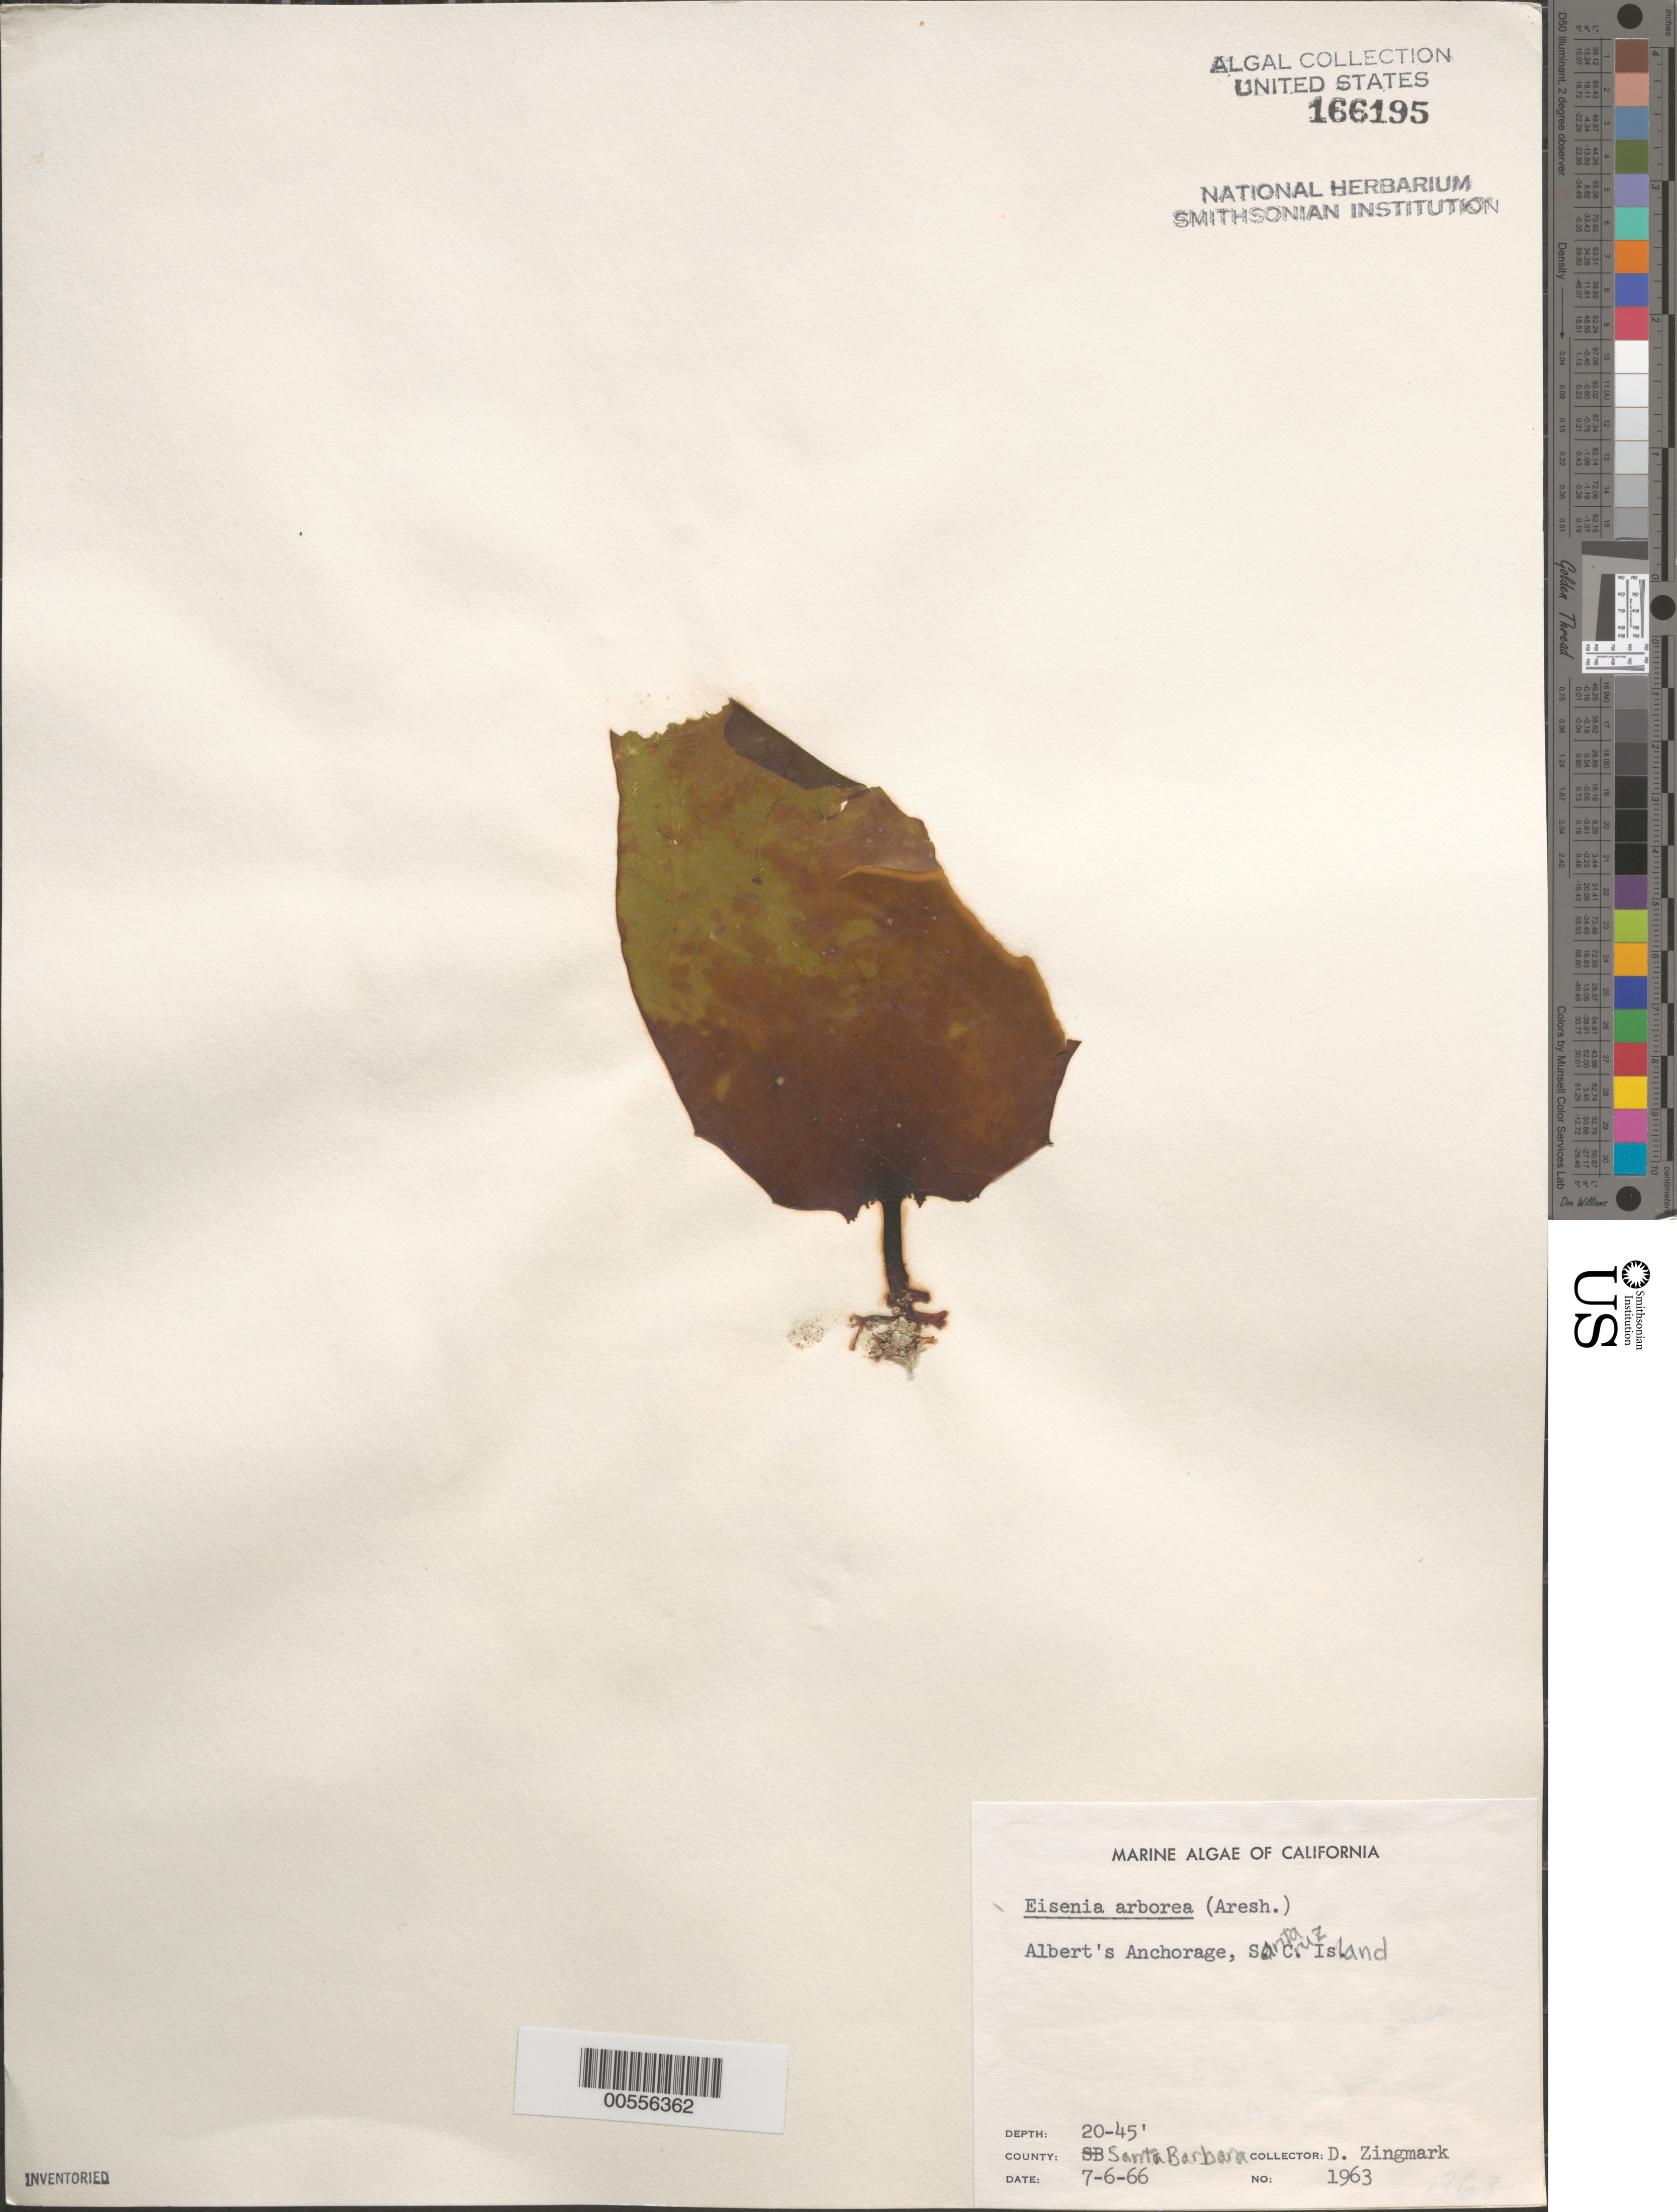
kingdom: Chromista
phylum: Ochrophyta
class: Phaeophyceae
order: Laminariales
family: Lessoniaceae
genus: Eisenia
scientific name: Eisenia arborea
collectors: R. Zingmark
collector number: Neushul 1963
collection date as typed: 06 Jul 1966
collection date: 1966-07-06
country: United States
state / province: California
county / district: Santa Barbara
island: Santa Cruz Island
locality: Albert's Anchorage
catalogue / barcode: US 166195